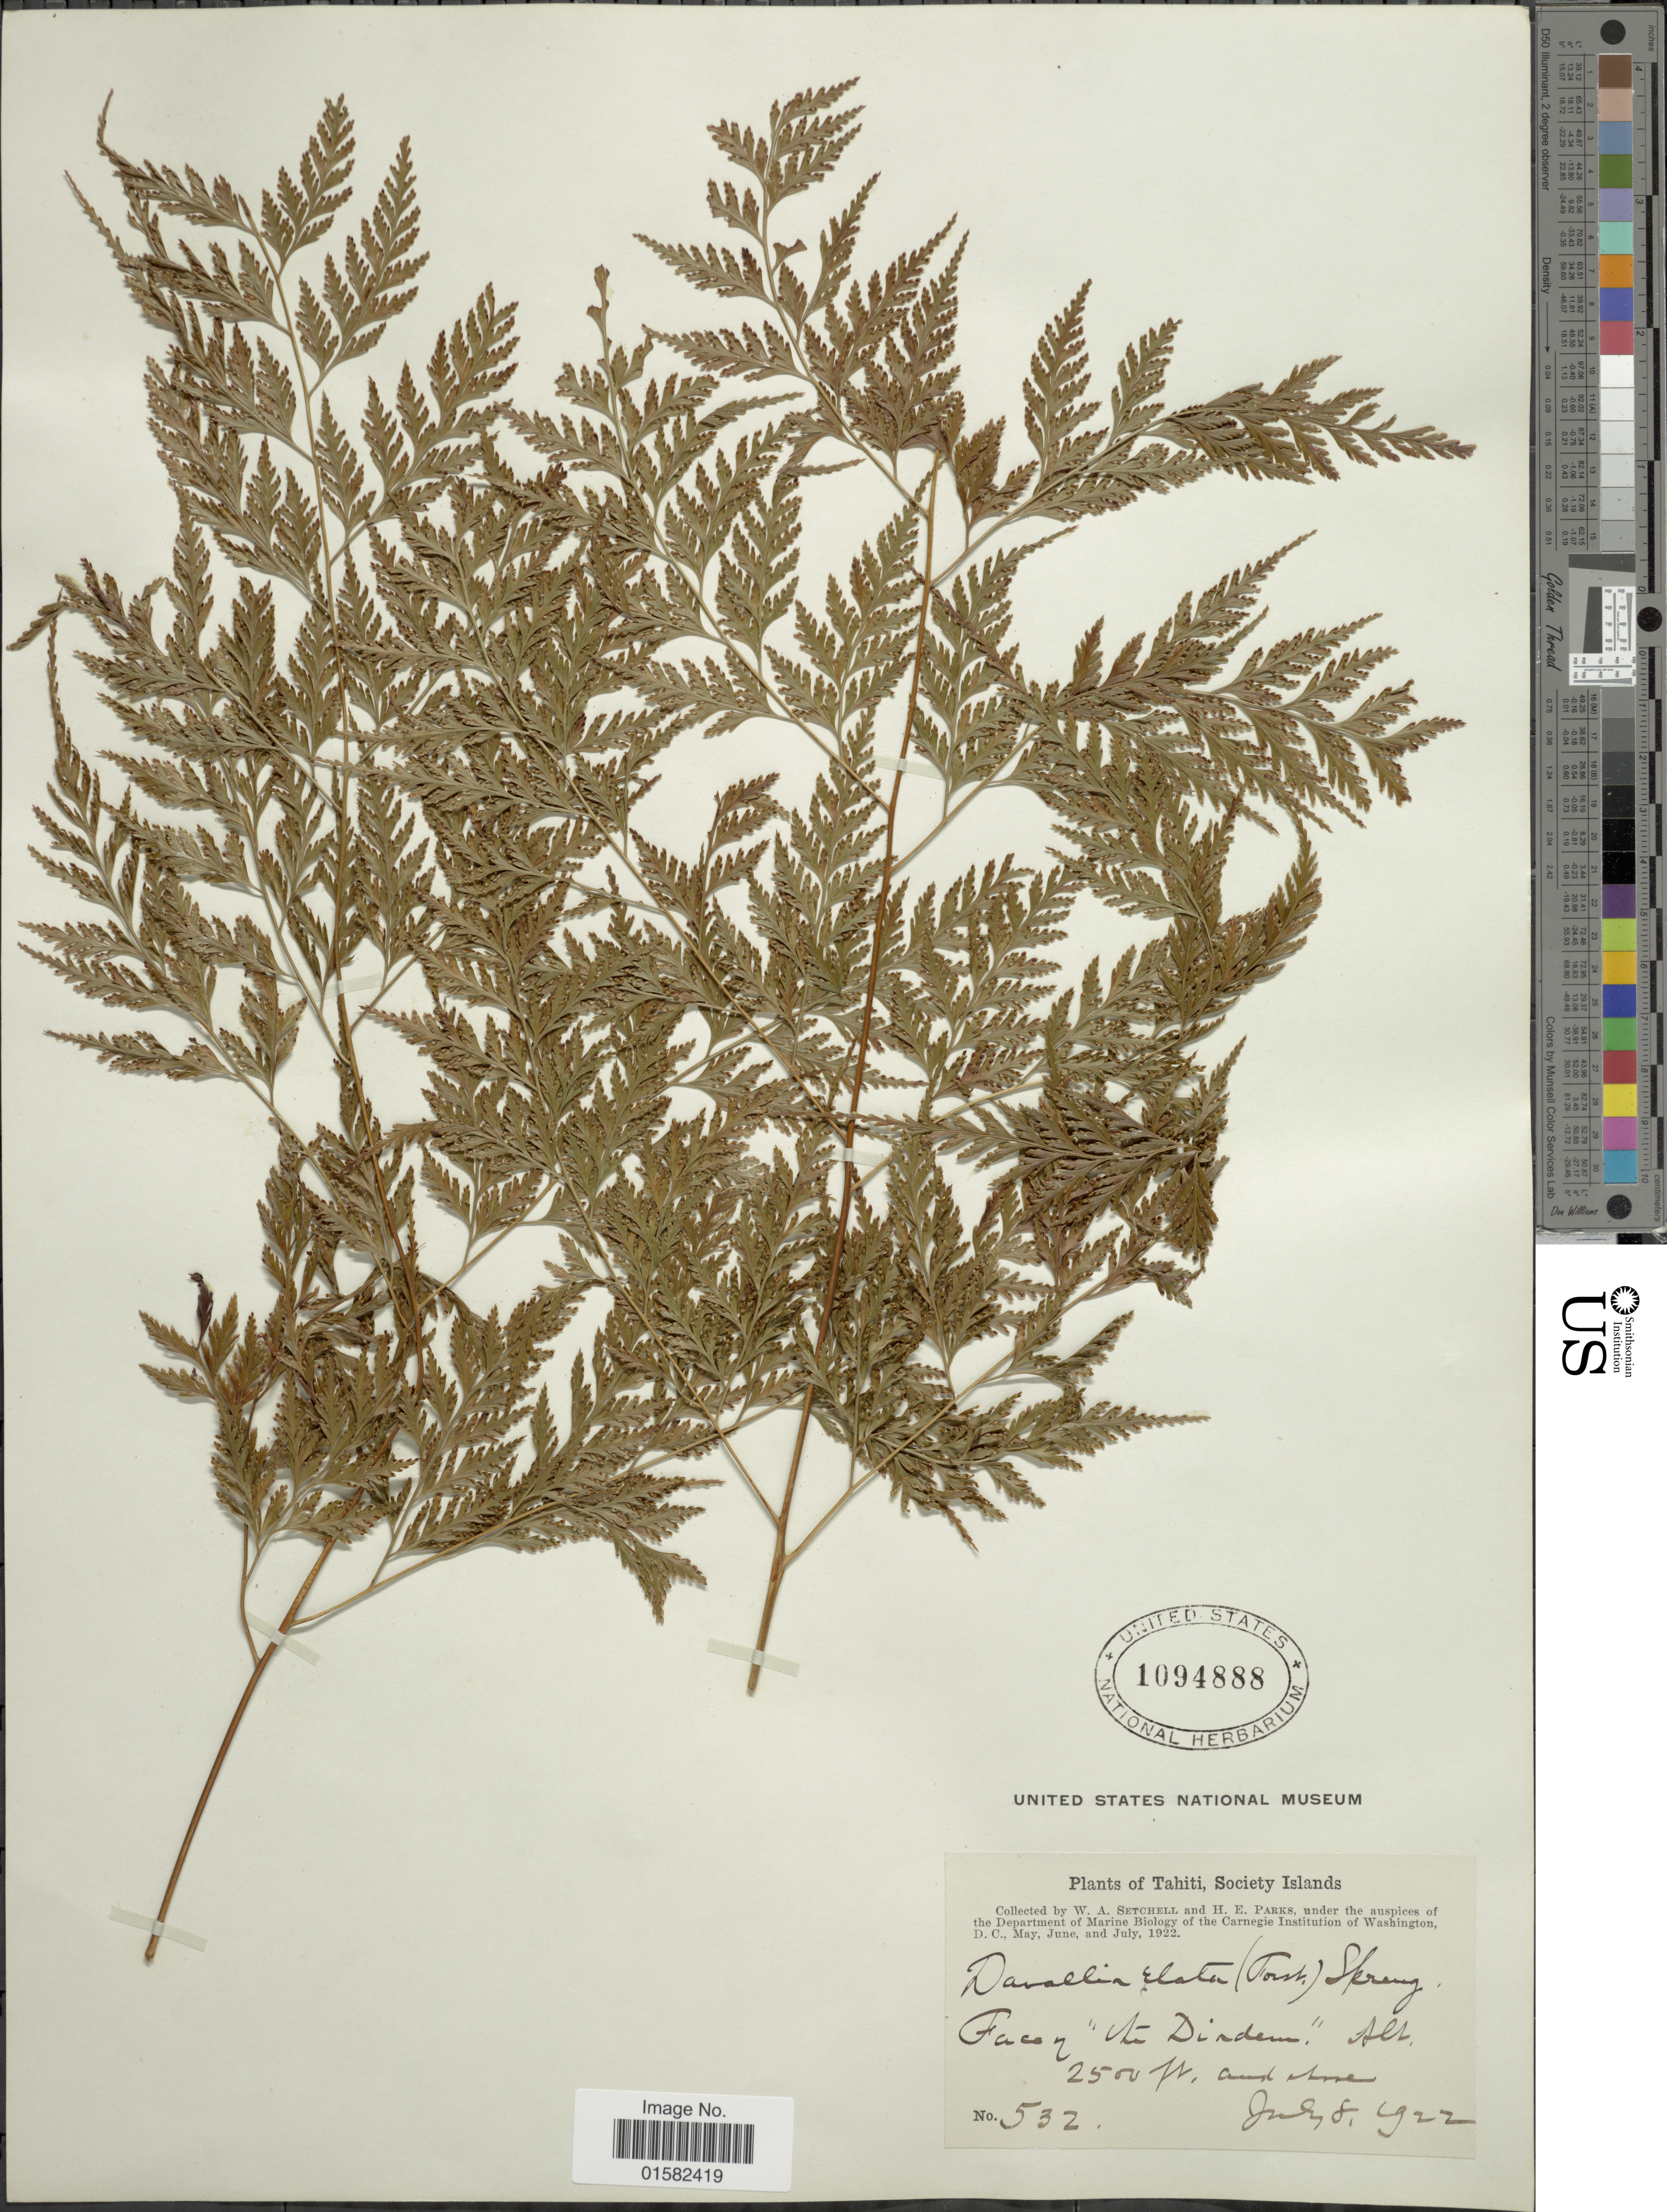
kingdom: Plantae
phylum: Tracheophyta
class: Polypodiopsida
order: Polypodiales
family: Davalliaceae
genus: Wibelia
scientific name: Wibelia denticulata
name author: (Burm. f.) M. Kato & Tsutsumi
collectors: W. Setchell & H. E. Parks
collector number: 532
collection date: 1922-07-08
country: French Polynesia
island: Tahiti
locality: Tahiti, Society islands, Faci y MT. Dindem [interpreted]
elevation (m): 762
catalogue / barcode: US 1094888